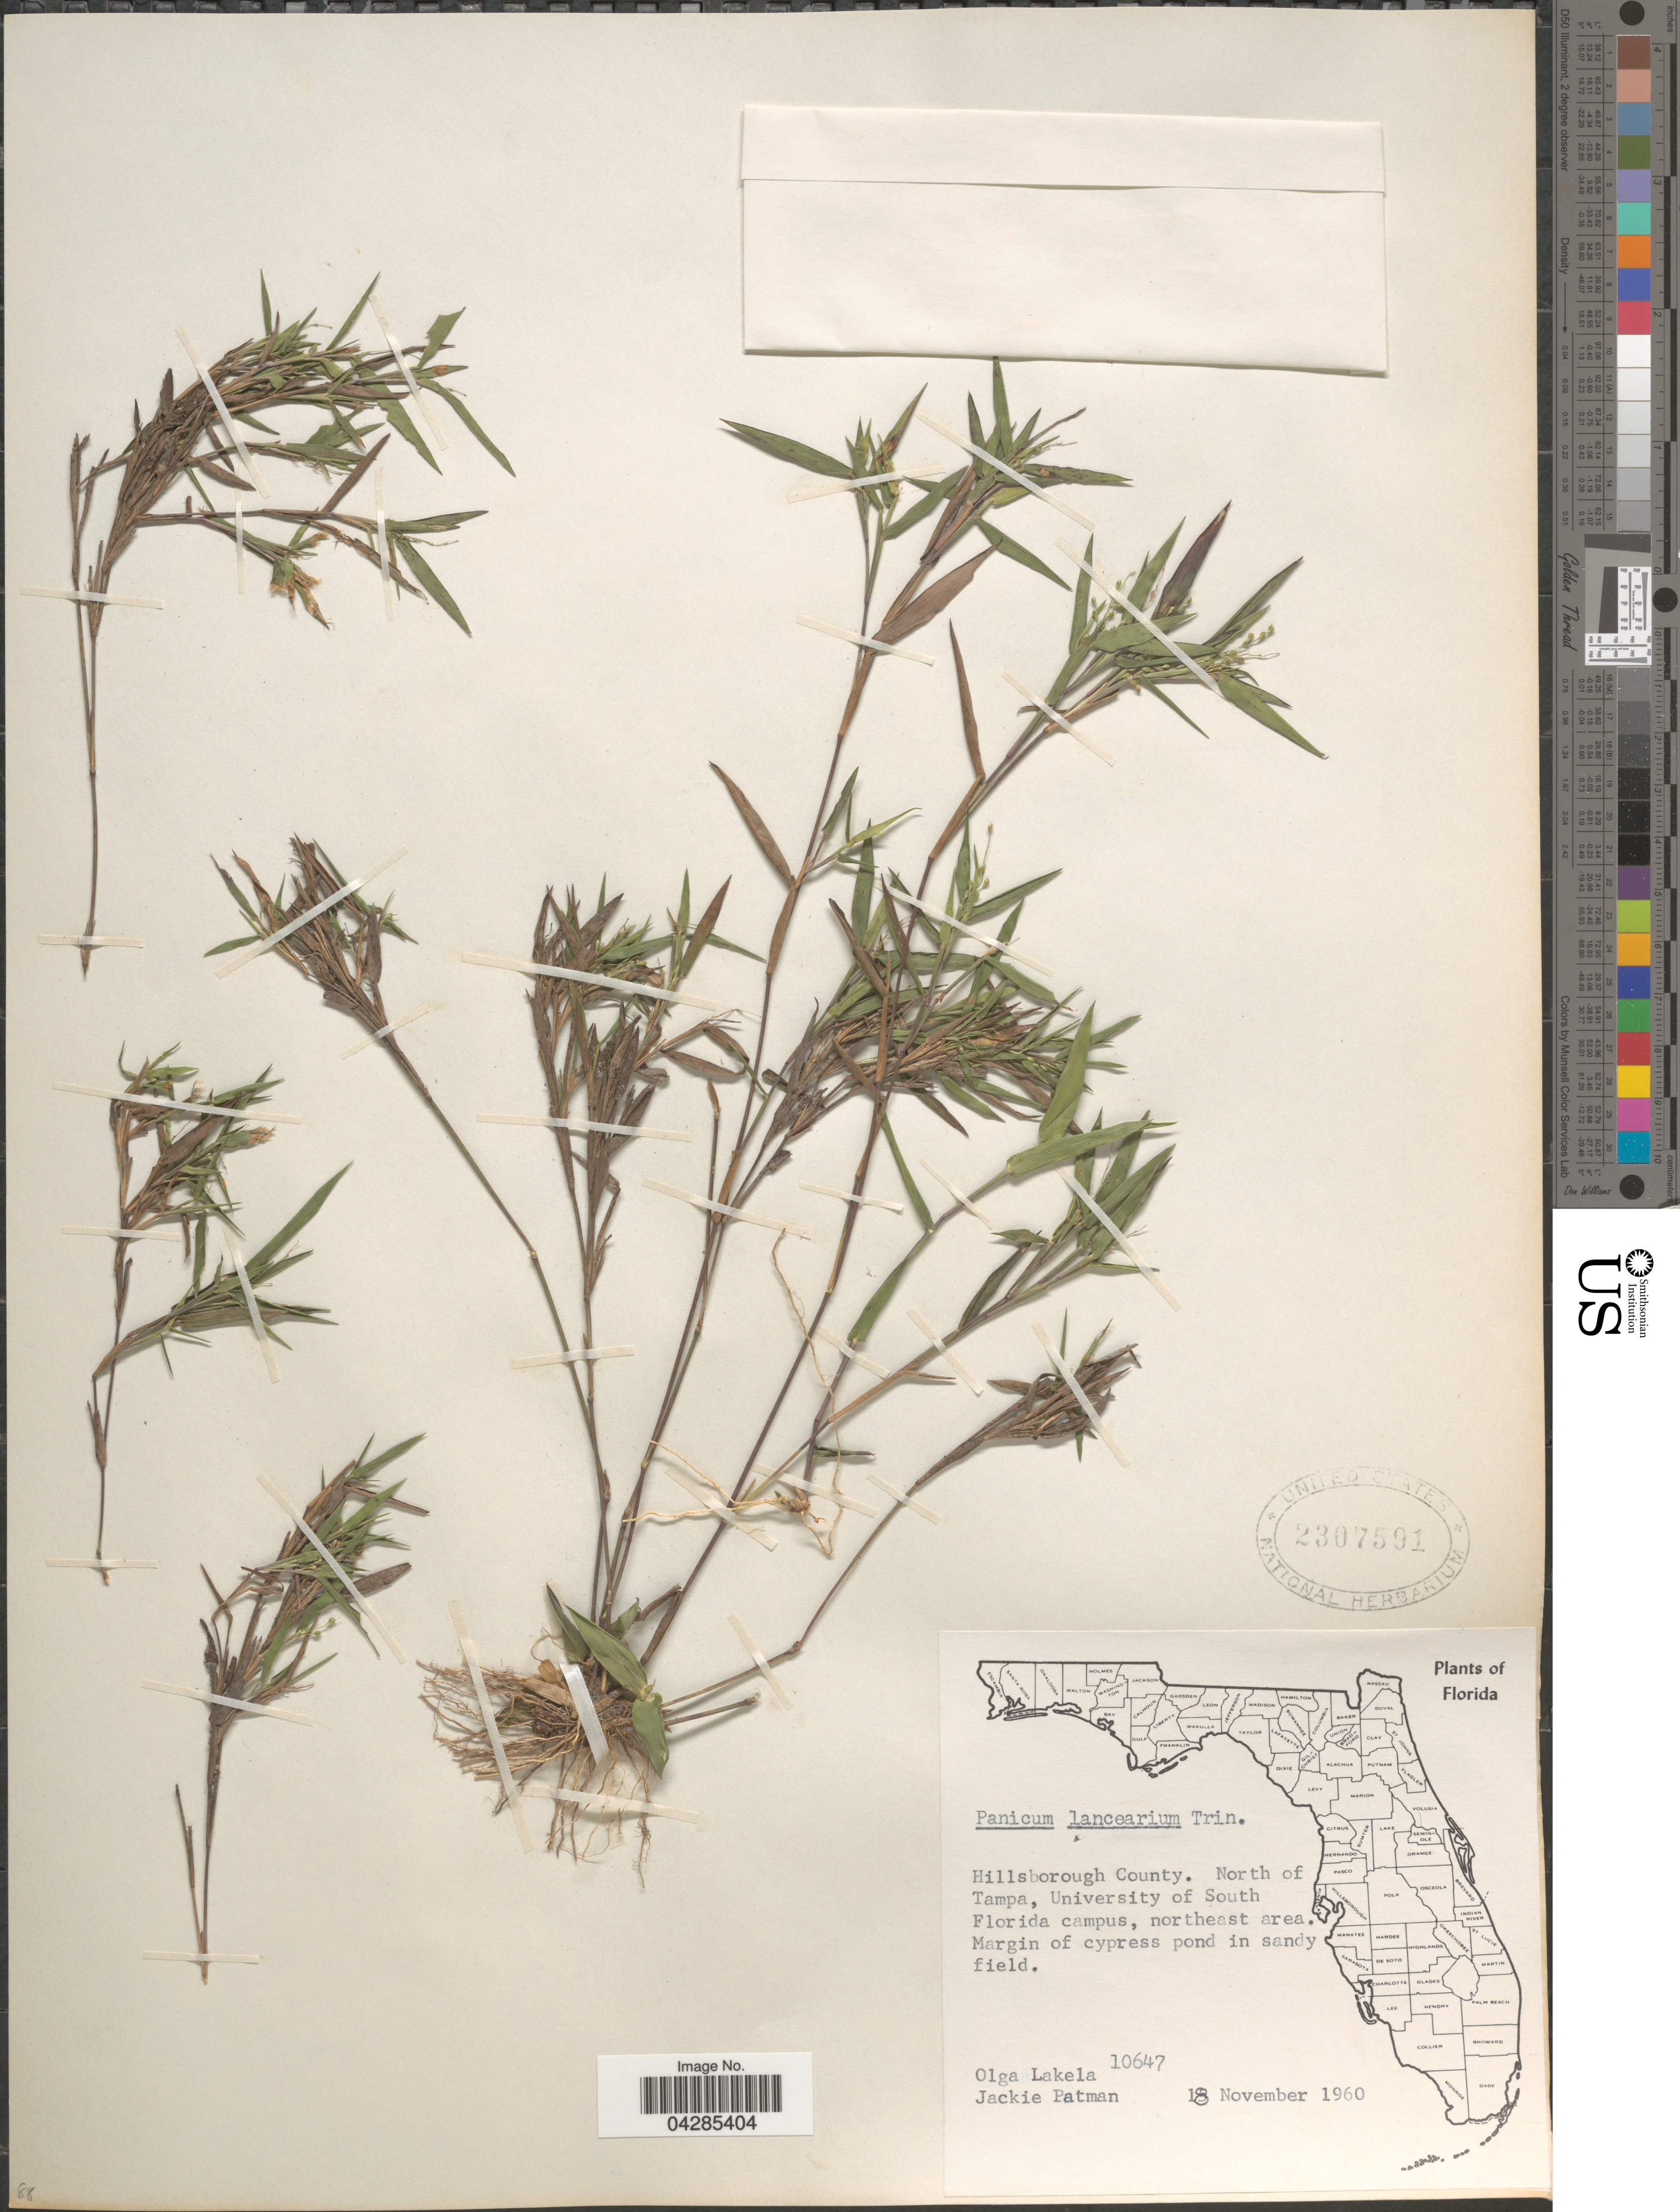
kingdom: Plantae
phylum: Tracheophyta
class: Liliopsida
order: Poales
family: Poaceae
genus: Dichanthelium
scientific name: Dichanthelium portoricense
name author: (Desv. ex Ham.) B.F. Hansen & Wunderlin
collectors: O. K. Lakela & J. Patman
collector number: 10647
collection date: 1960-11-18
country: United States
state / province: Florida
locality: Hillsborough County. North of Tampa, University of South Florida campus, northeast area. Margin of cypress pond in sandy field.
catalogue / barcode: US 2307591